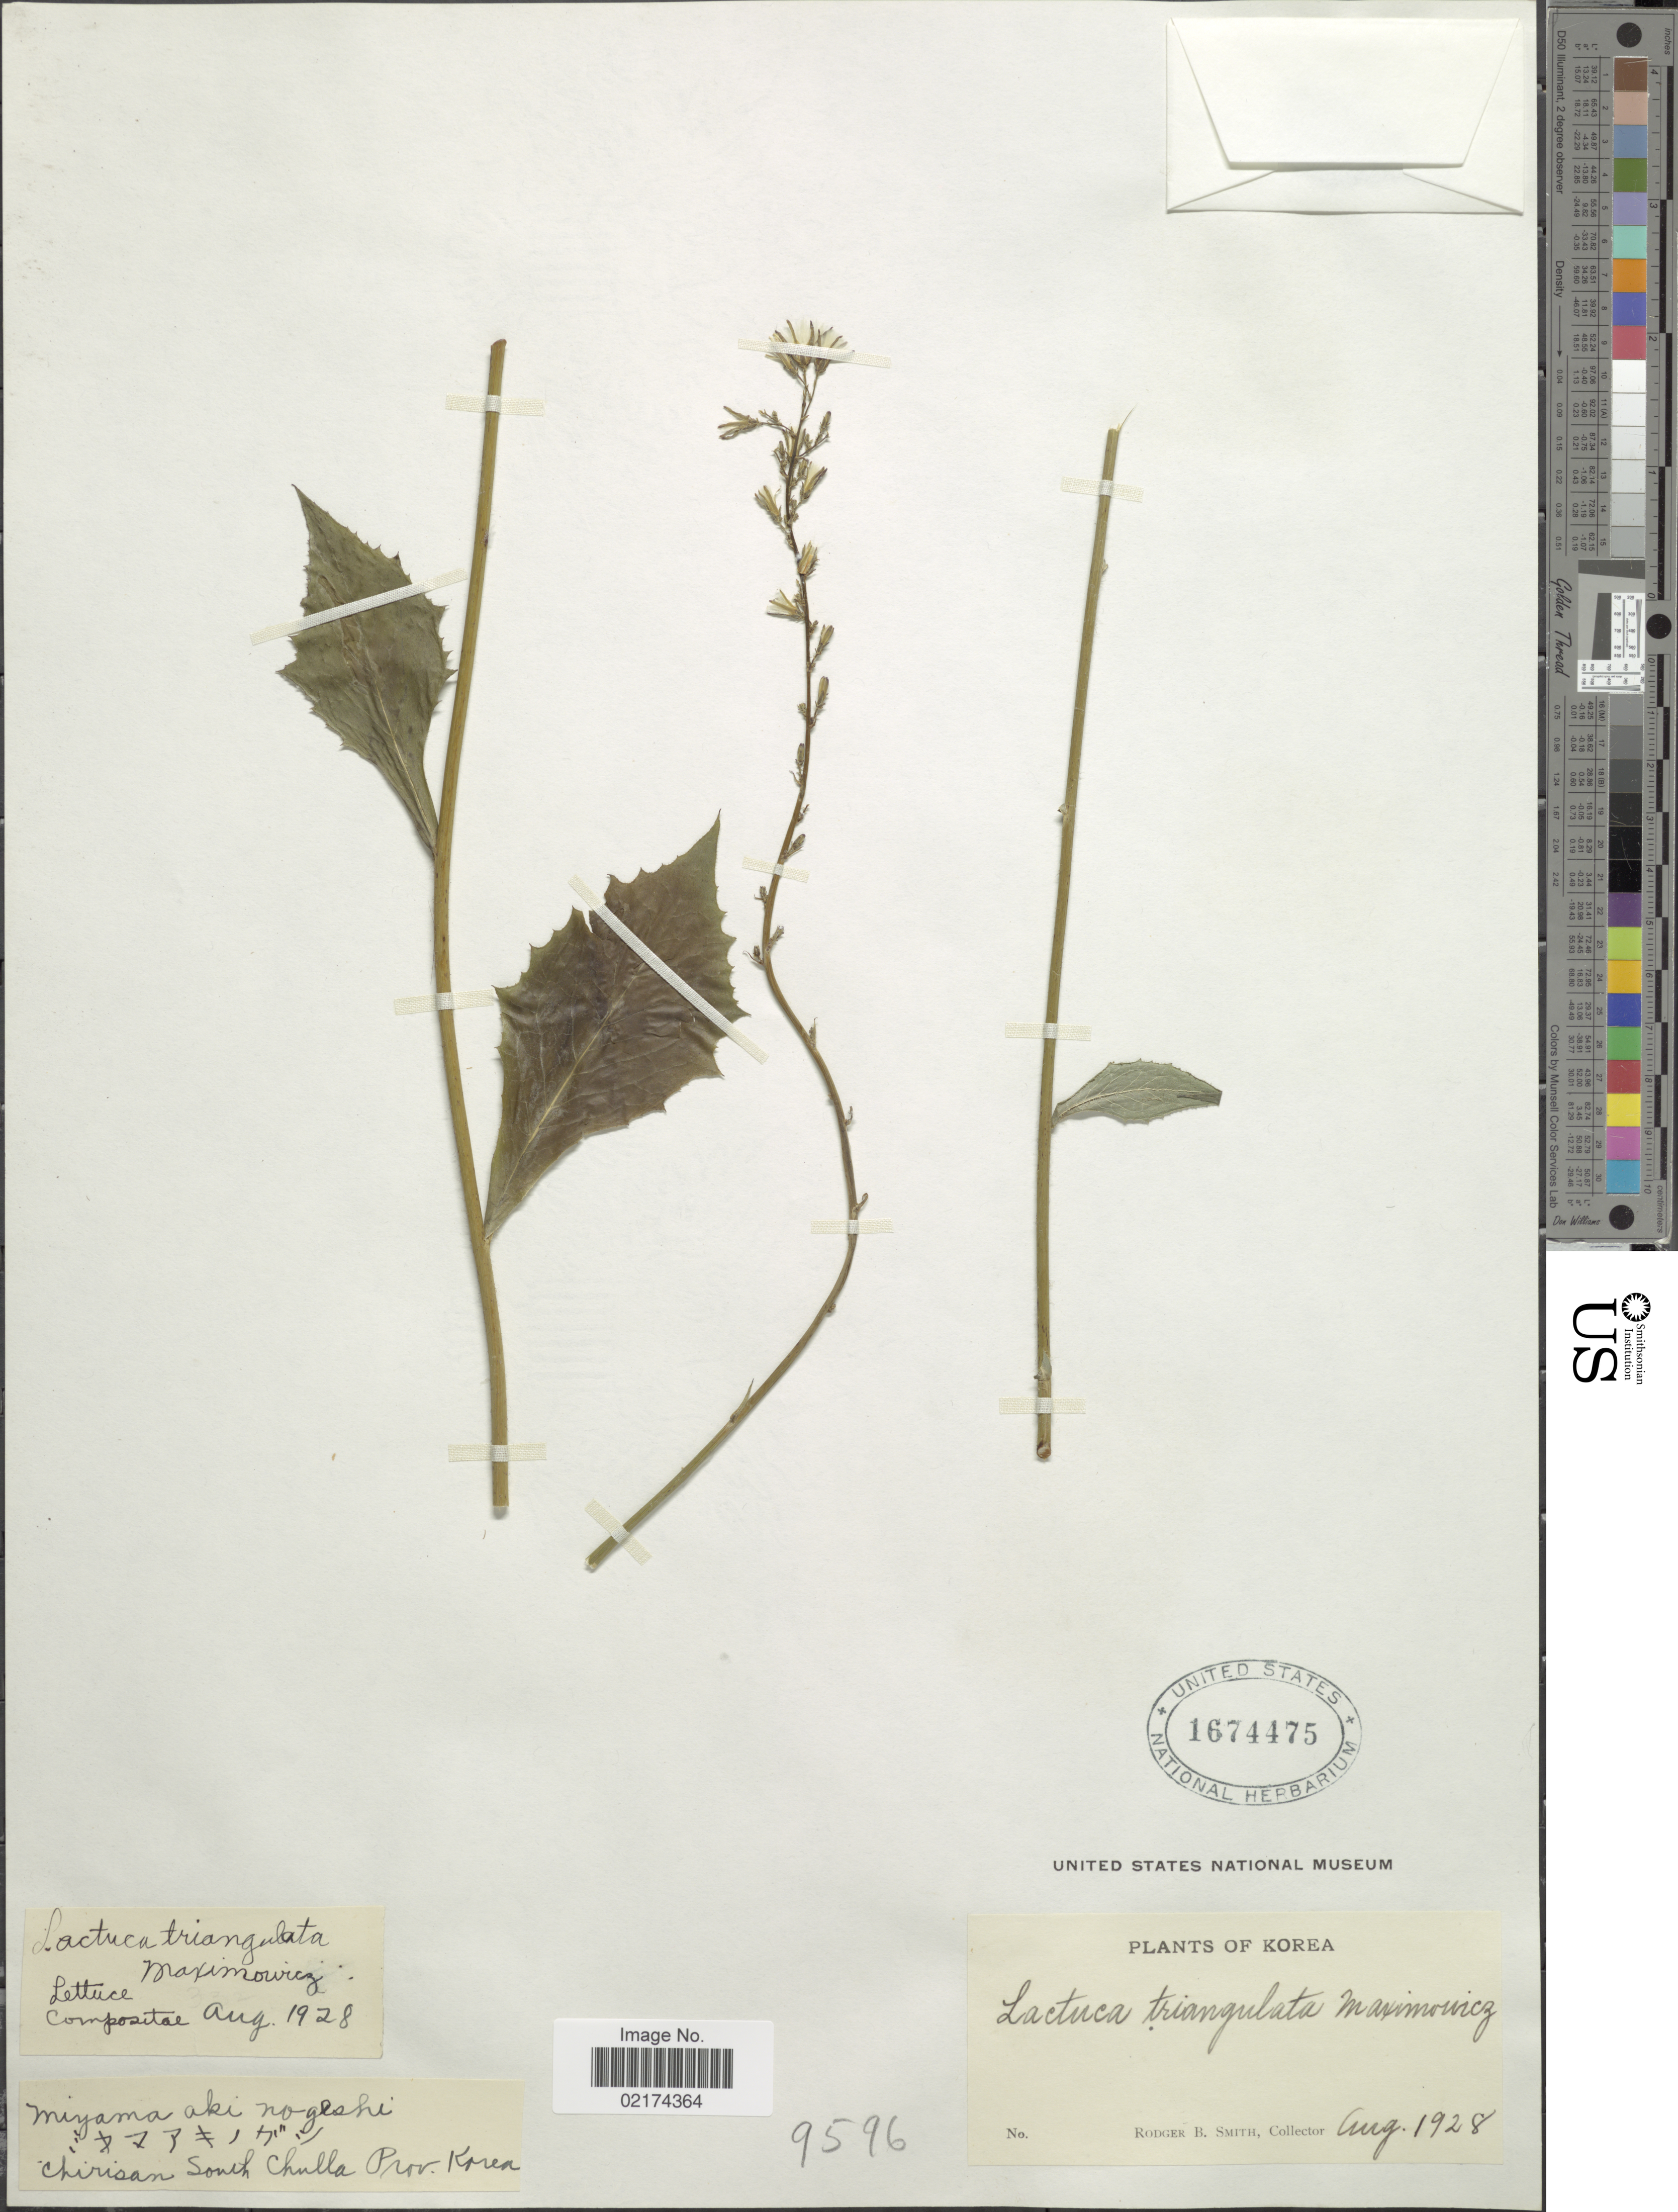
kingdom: Plantae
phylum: Tracheophyta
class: Magnoliopsida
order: Asterales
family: Asteraceae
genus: Lactuca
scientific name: Lactuca triangulata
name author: Maxim.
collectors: R. B. Smith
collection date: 1928-08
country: South Korea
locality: Chirisan, South Chulla Prov., Korea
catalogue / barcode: US 1674475